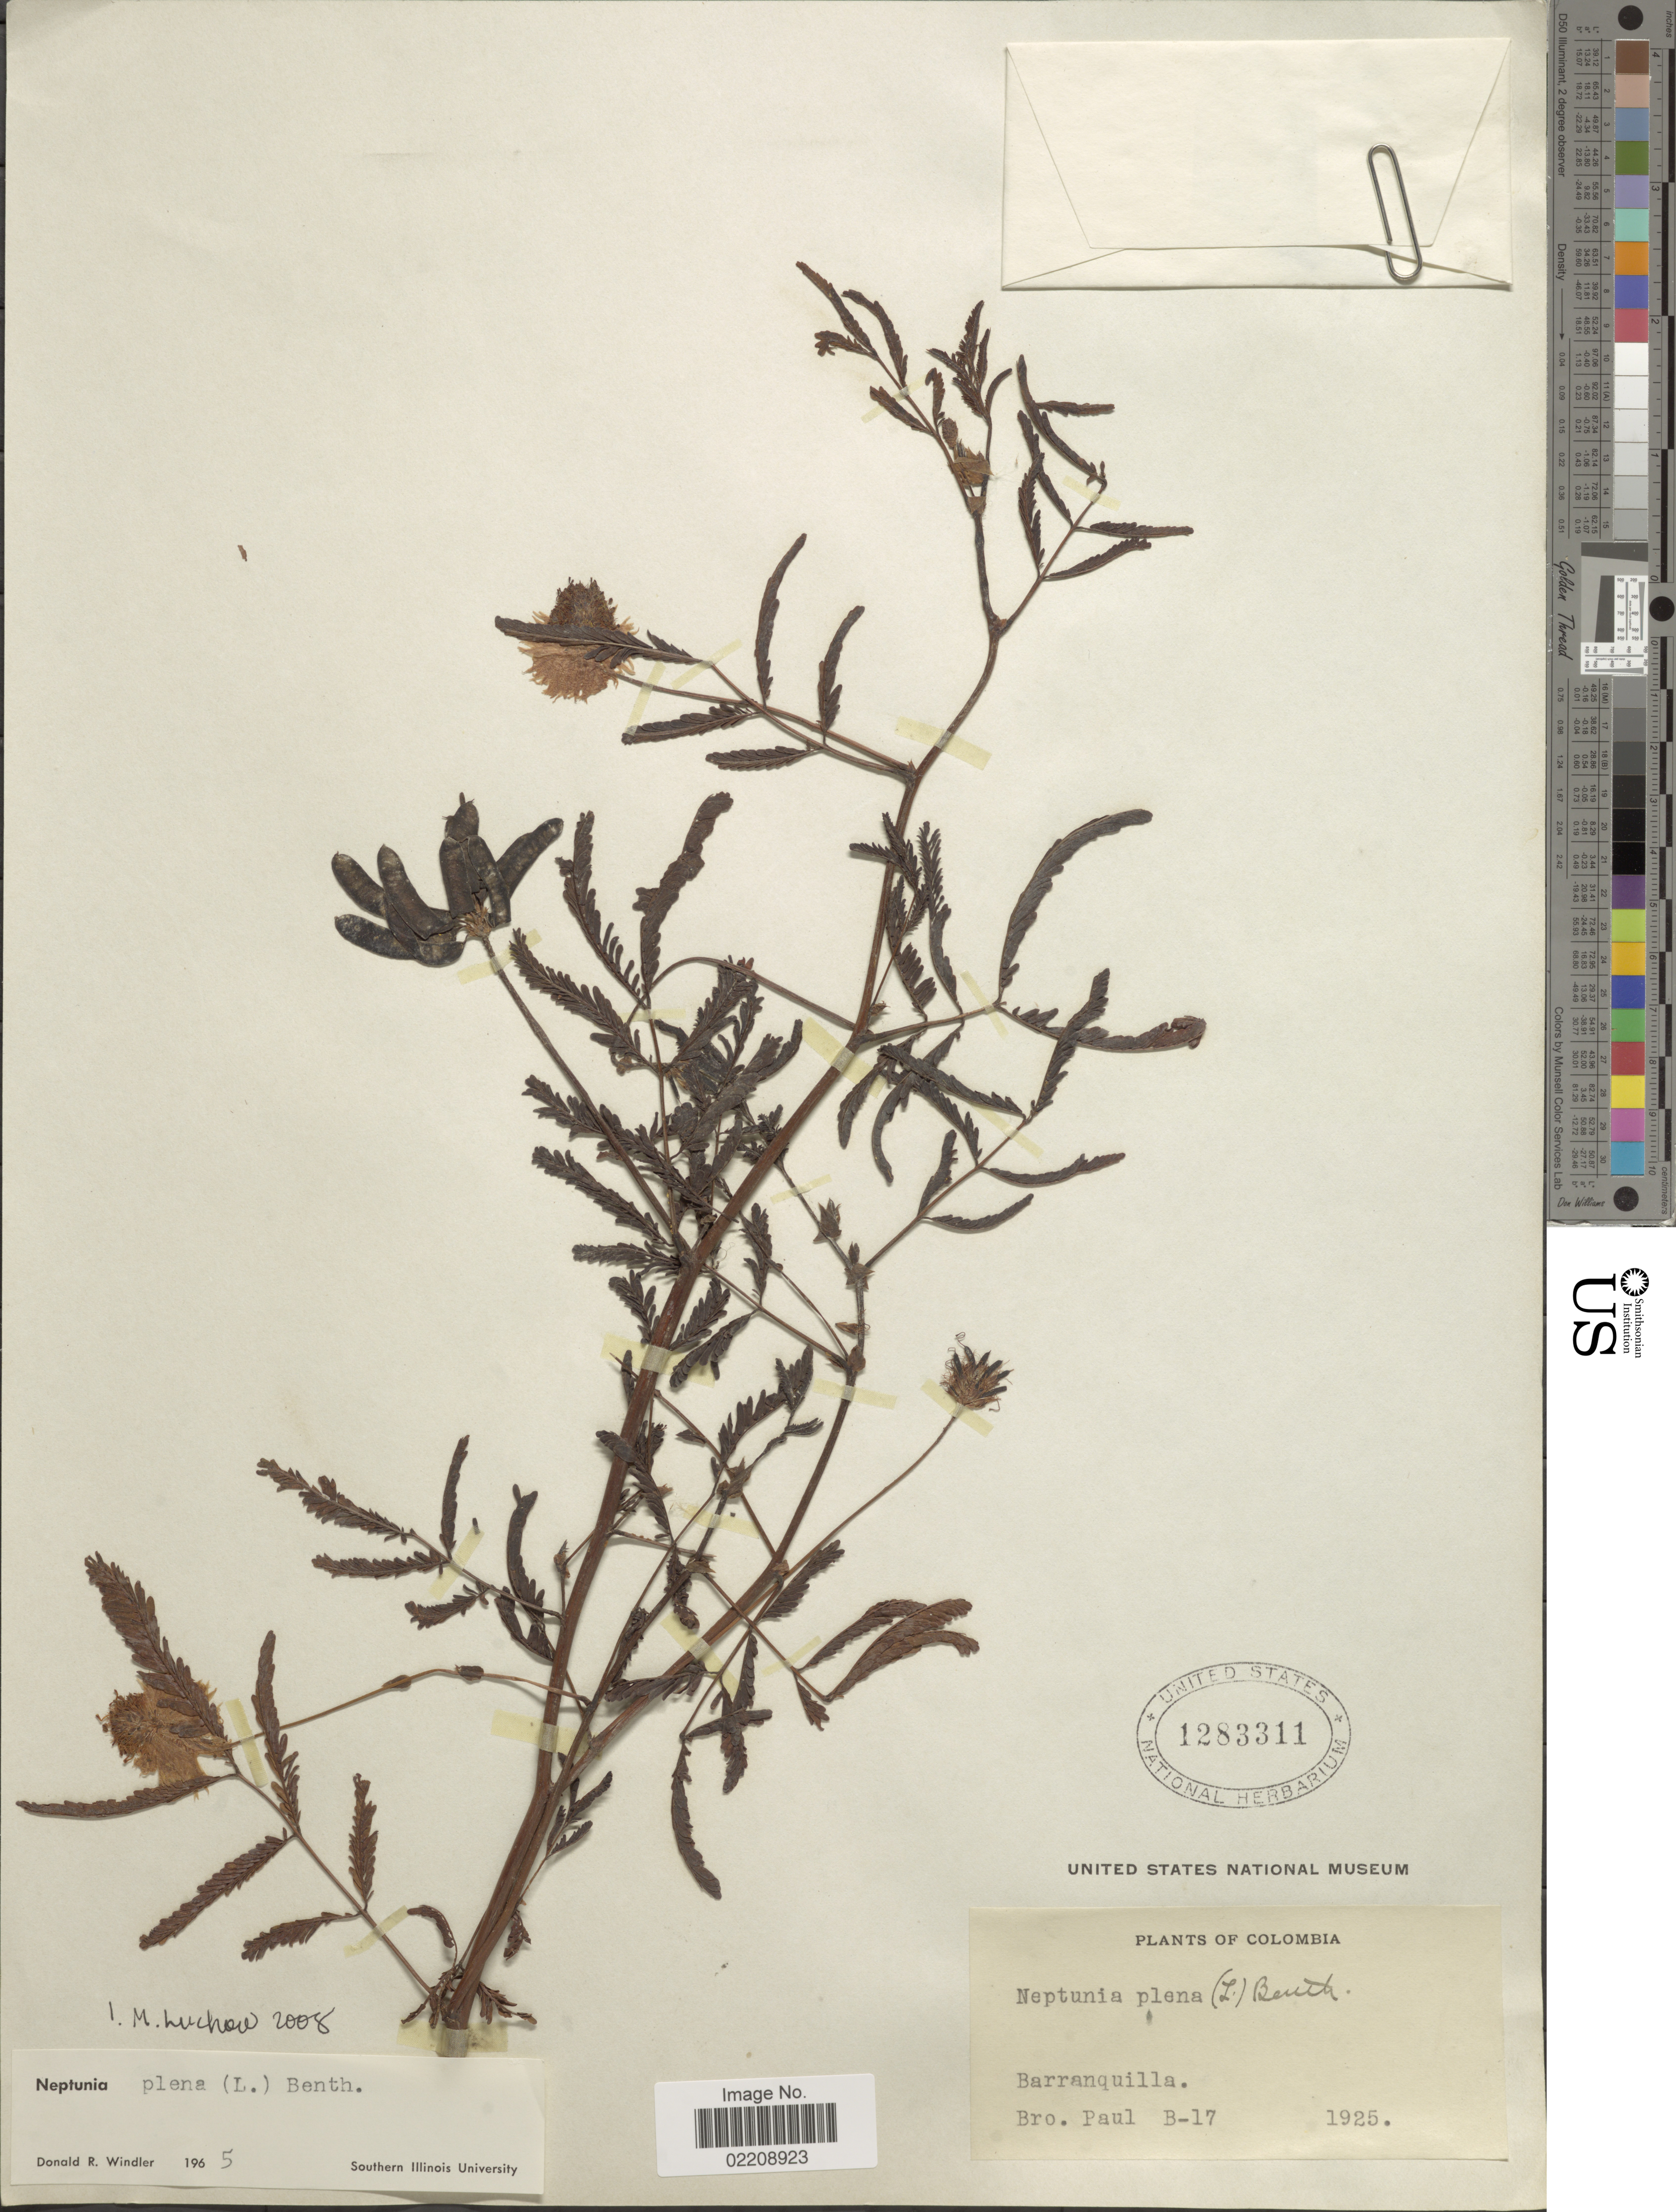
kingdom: Plantae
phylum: Tracheophyta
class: Magnoliopsida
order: Fabales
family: Fabaceae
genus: Neptunia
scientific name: Neptunia plena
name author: (L.) Benth.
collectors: B. Paul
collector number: B-17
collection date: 1925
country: Colombia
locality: Barranquilla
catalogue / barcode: US 1283311